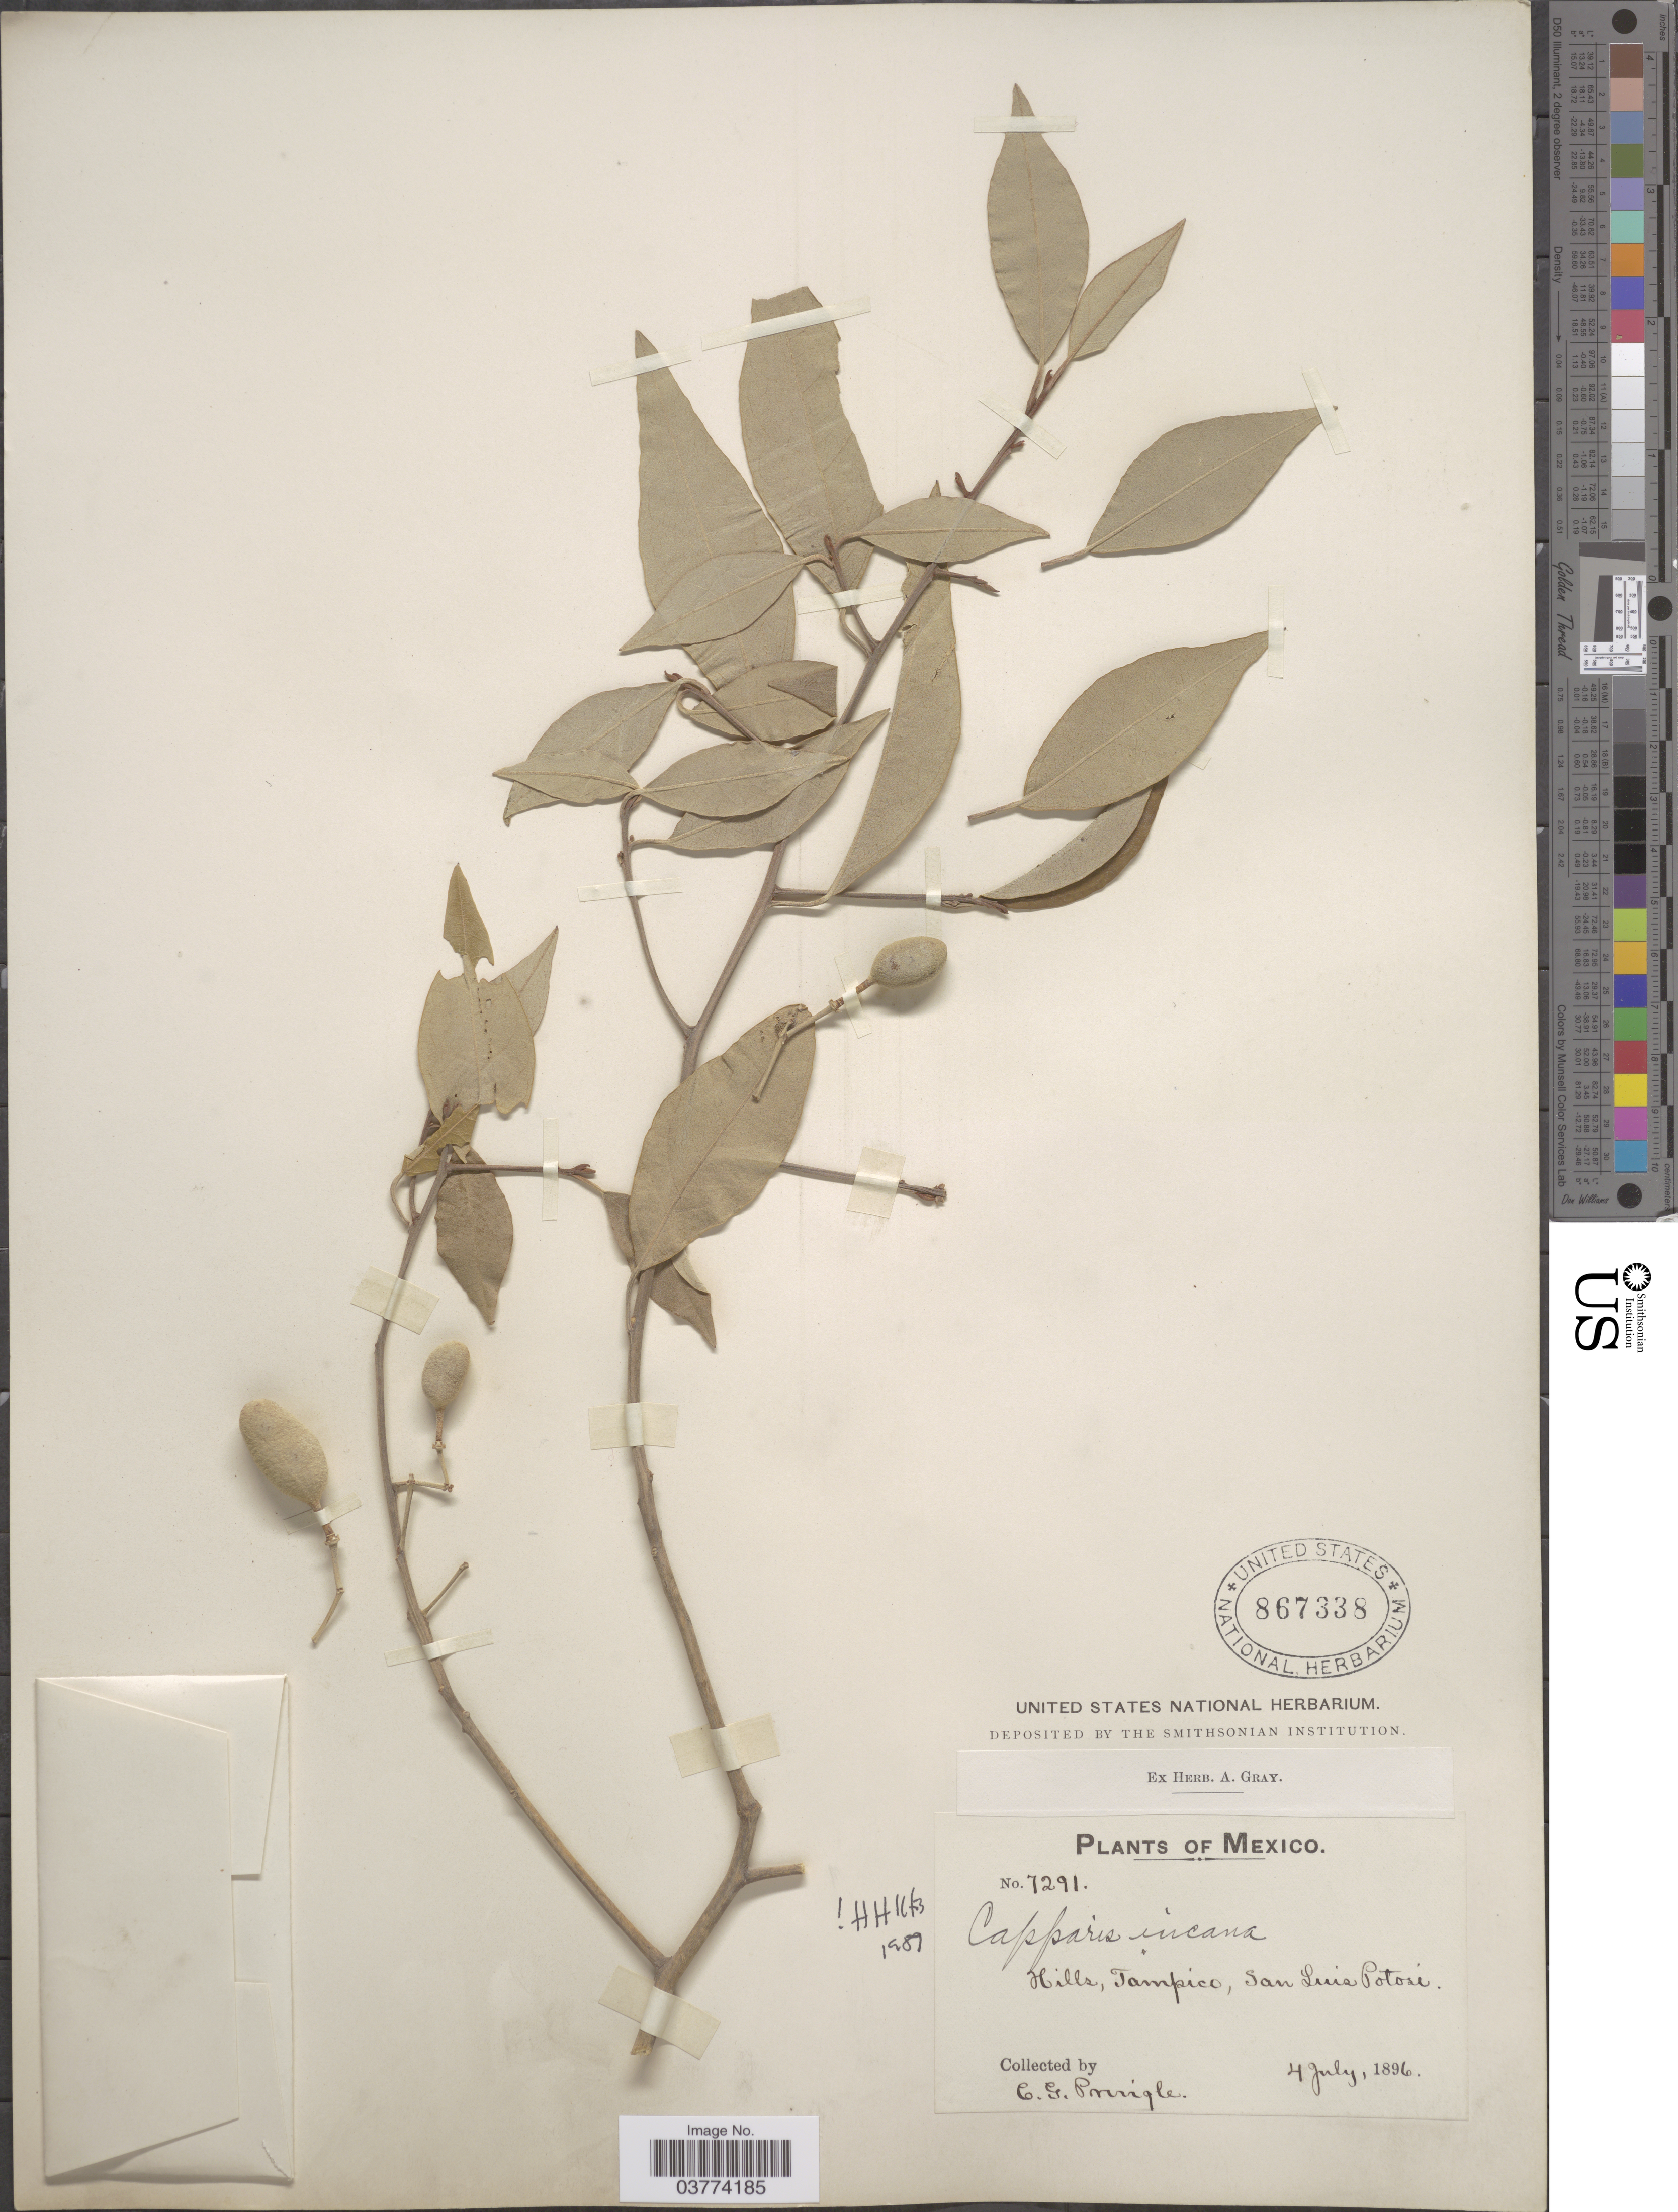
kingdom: Plantae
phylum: Tracheophyta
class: Magnoliopsida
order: Brassicales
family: Capparaceae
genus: Quadrella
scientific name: Quadrella incana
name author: (Kunth) Iltis & Cornejo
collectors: C. G. Pringle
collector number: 7291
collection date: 1896-07-04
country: Mexico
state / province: San Luis Potosí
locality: Hills, Tampico.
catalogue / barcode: US 867338